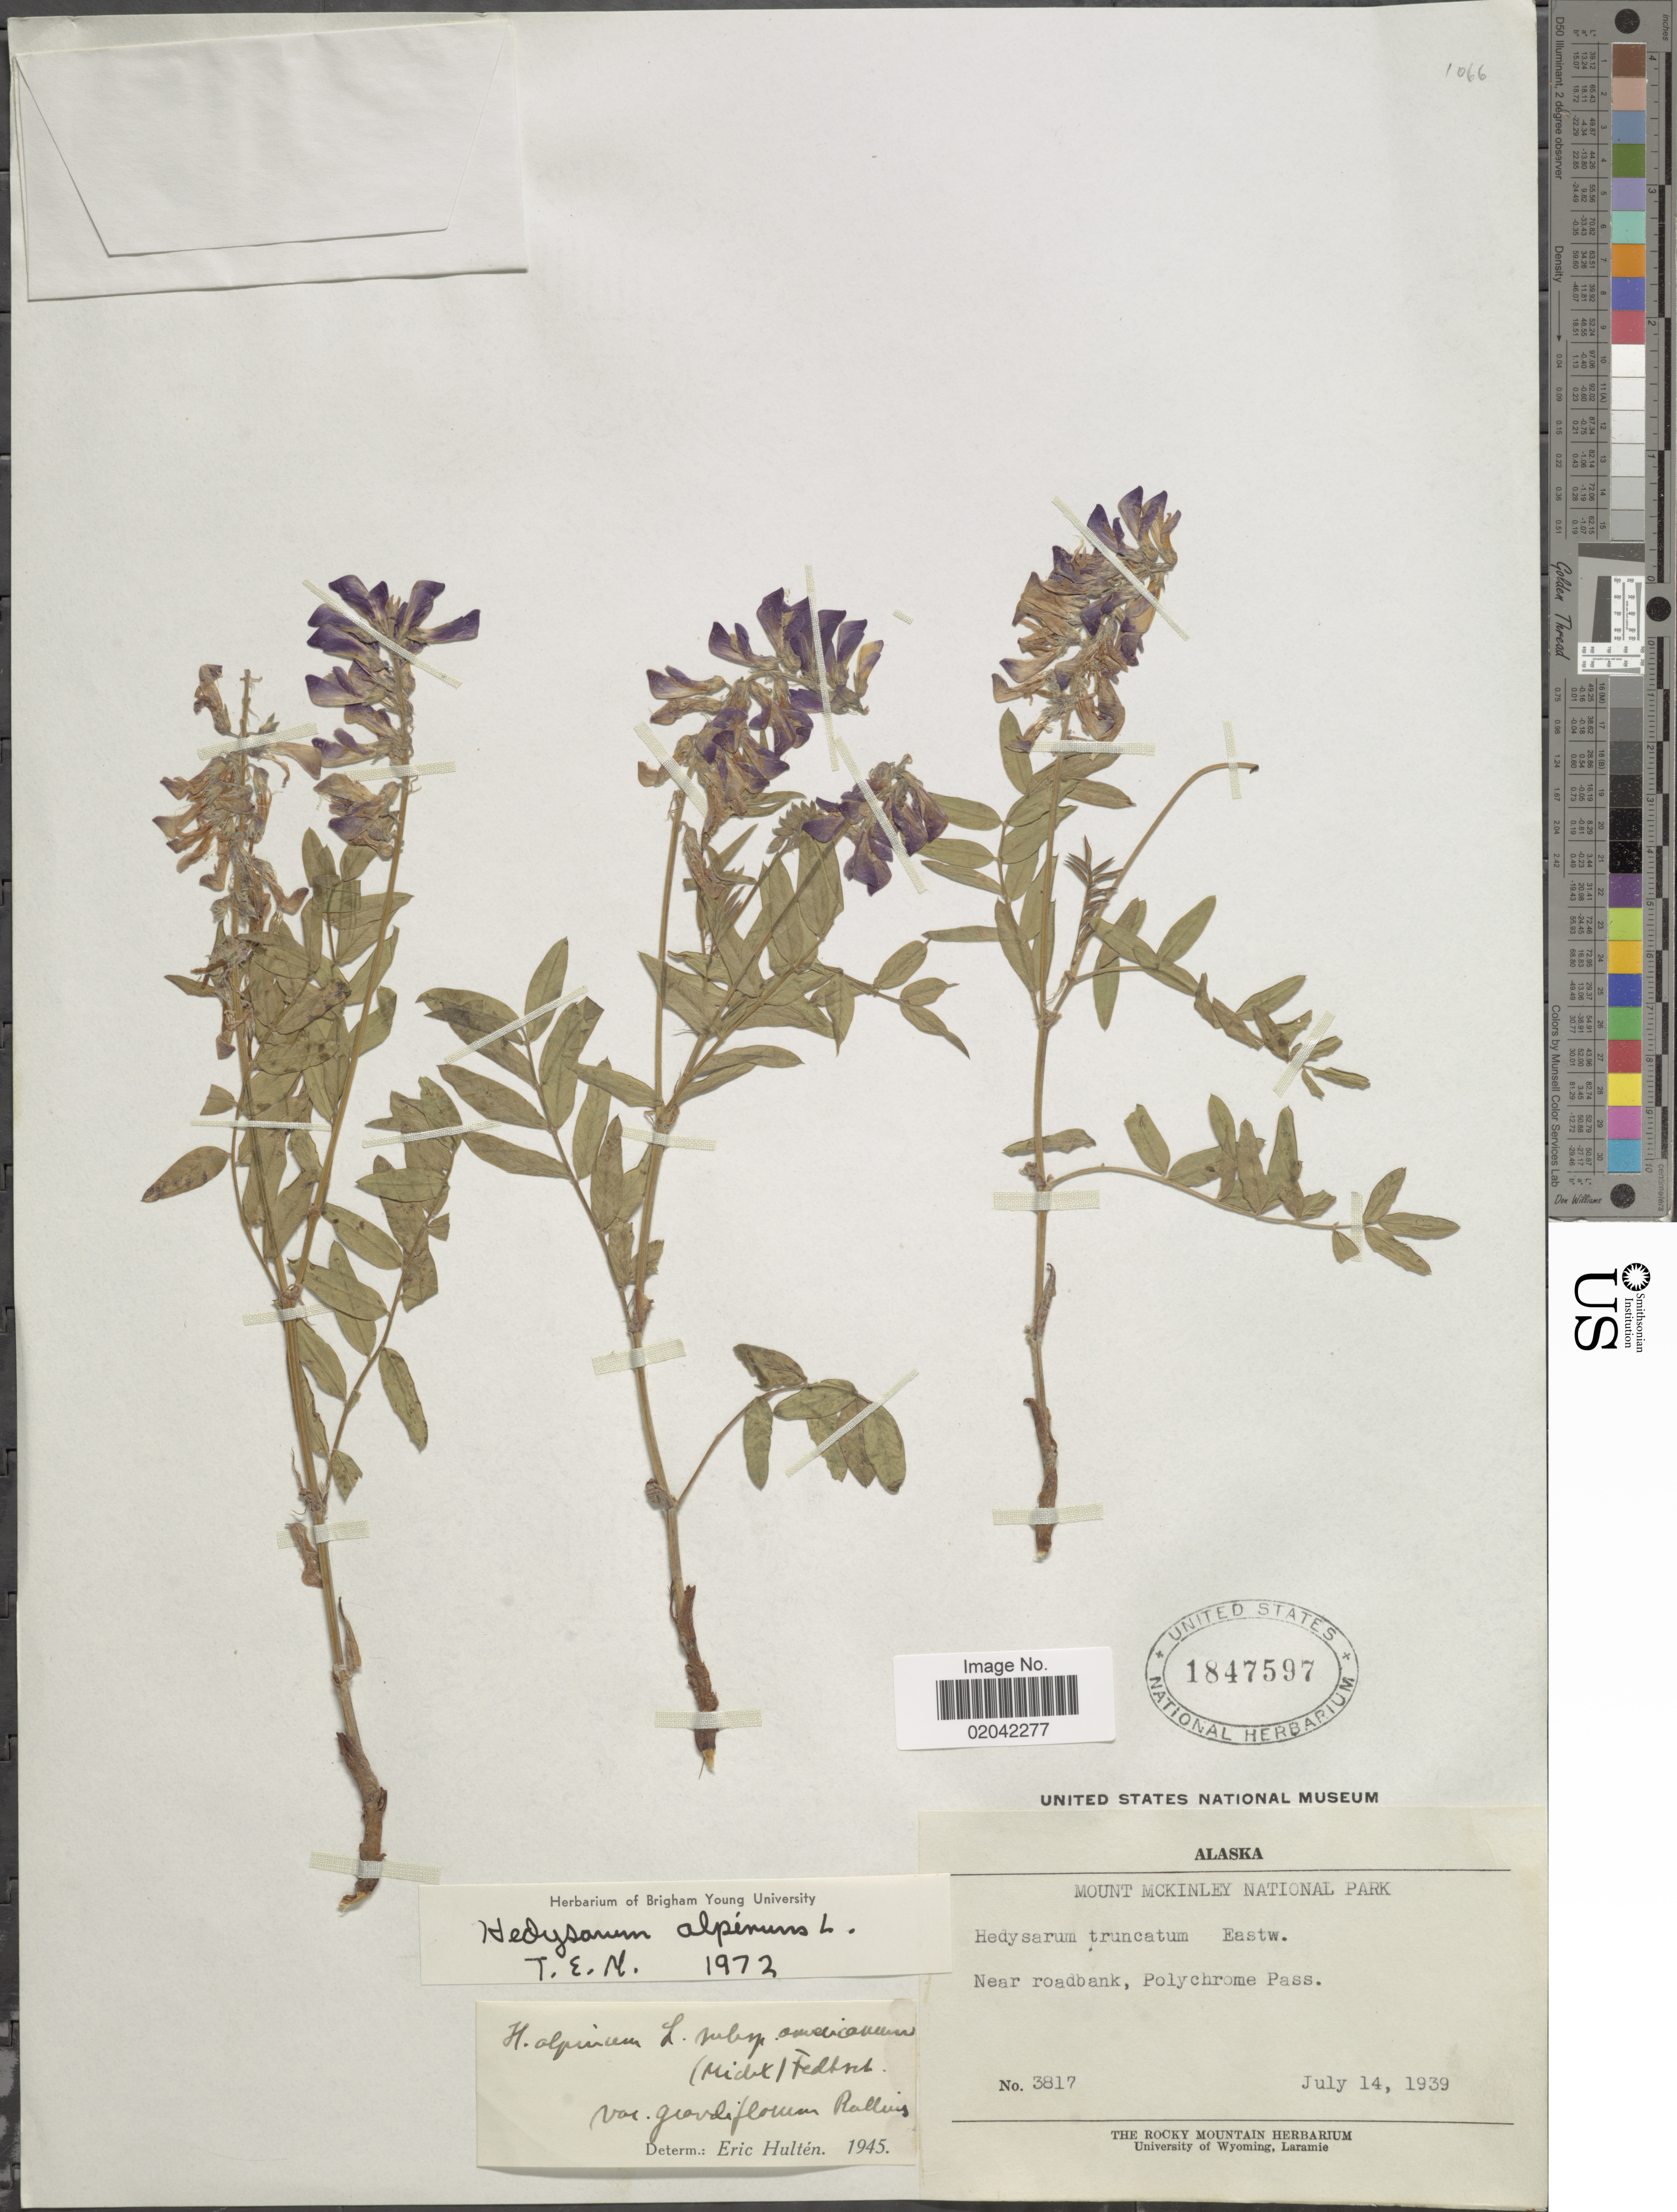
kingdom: Plantae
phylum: Tracheophyta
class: Magnoliopsida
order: Fabales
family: Fabaceae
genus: Hedysarum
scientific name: Hedysarum alpinum var. americanum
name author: Michx. ex Pursh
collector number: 3817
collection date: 1939-07-14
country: United States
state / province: Alaska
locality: Mount McKinley National Park. Near roadbank, Polychrome Pass.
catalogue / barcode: US 1847597